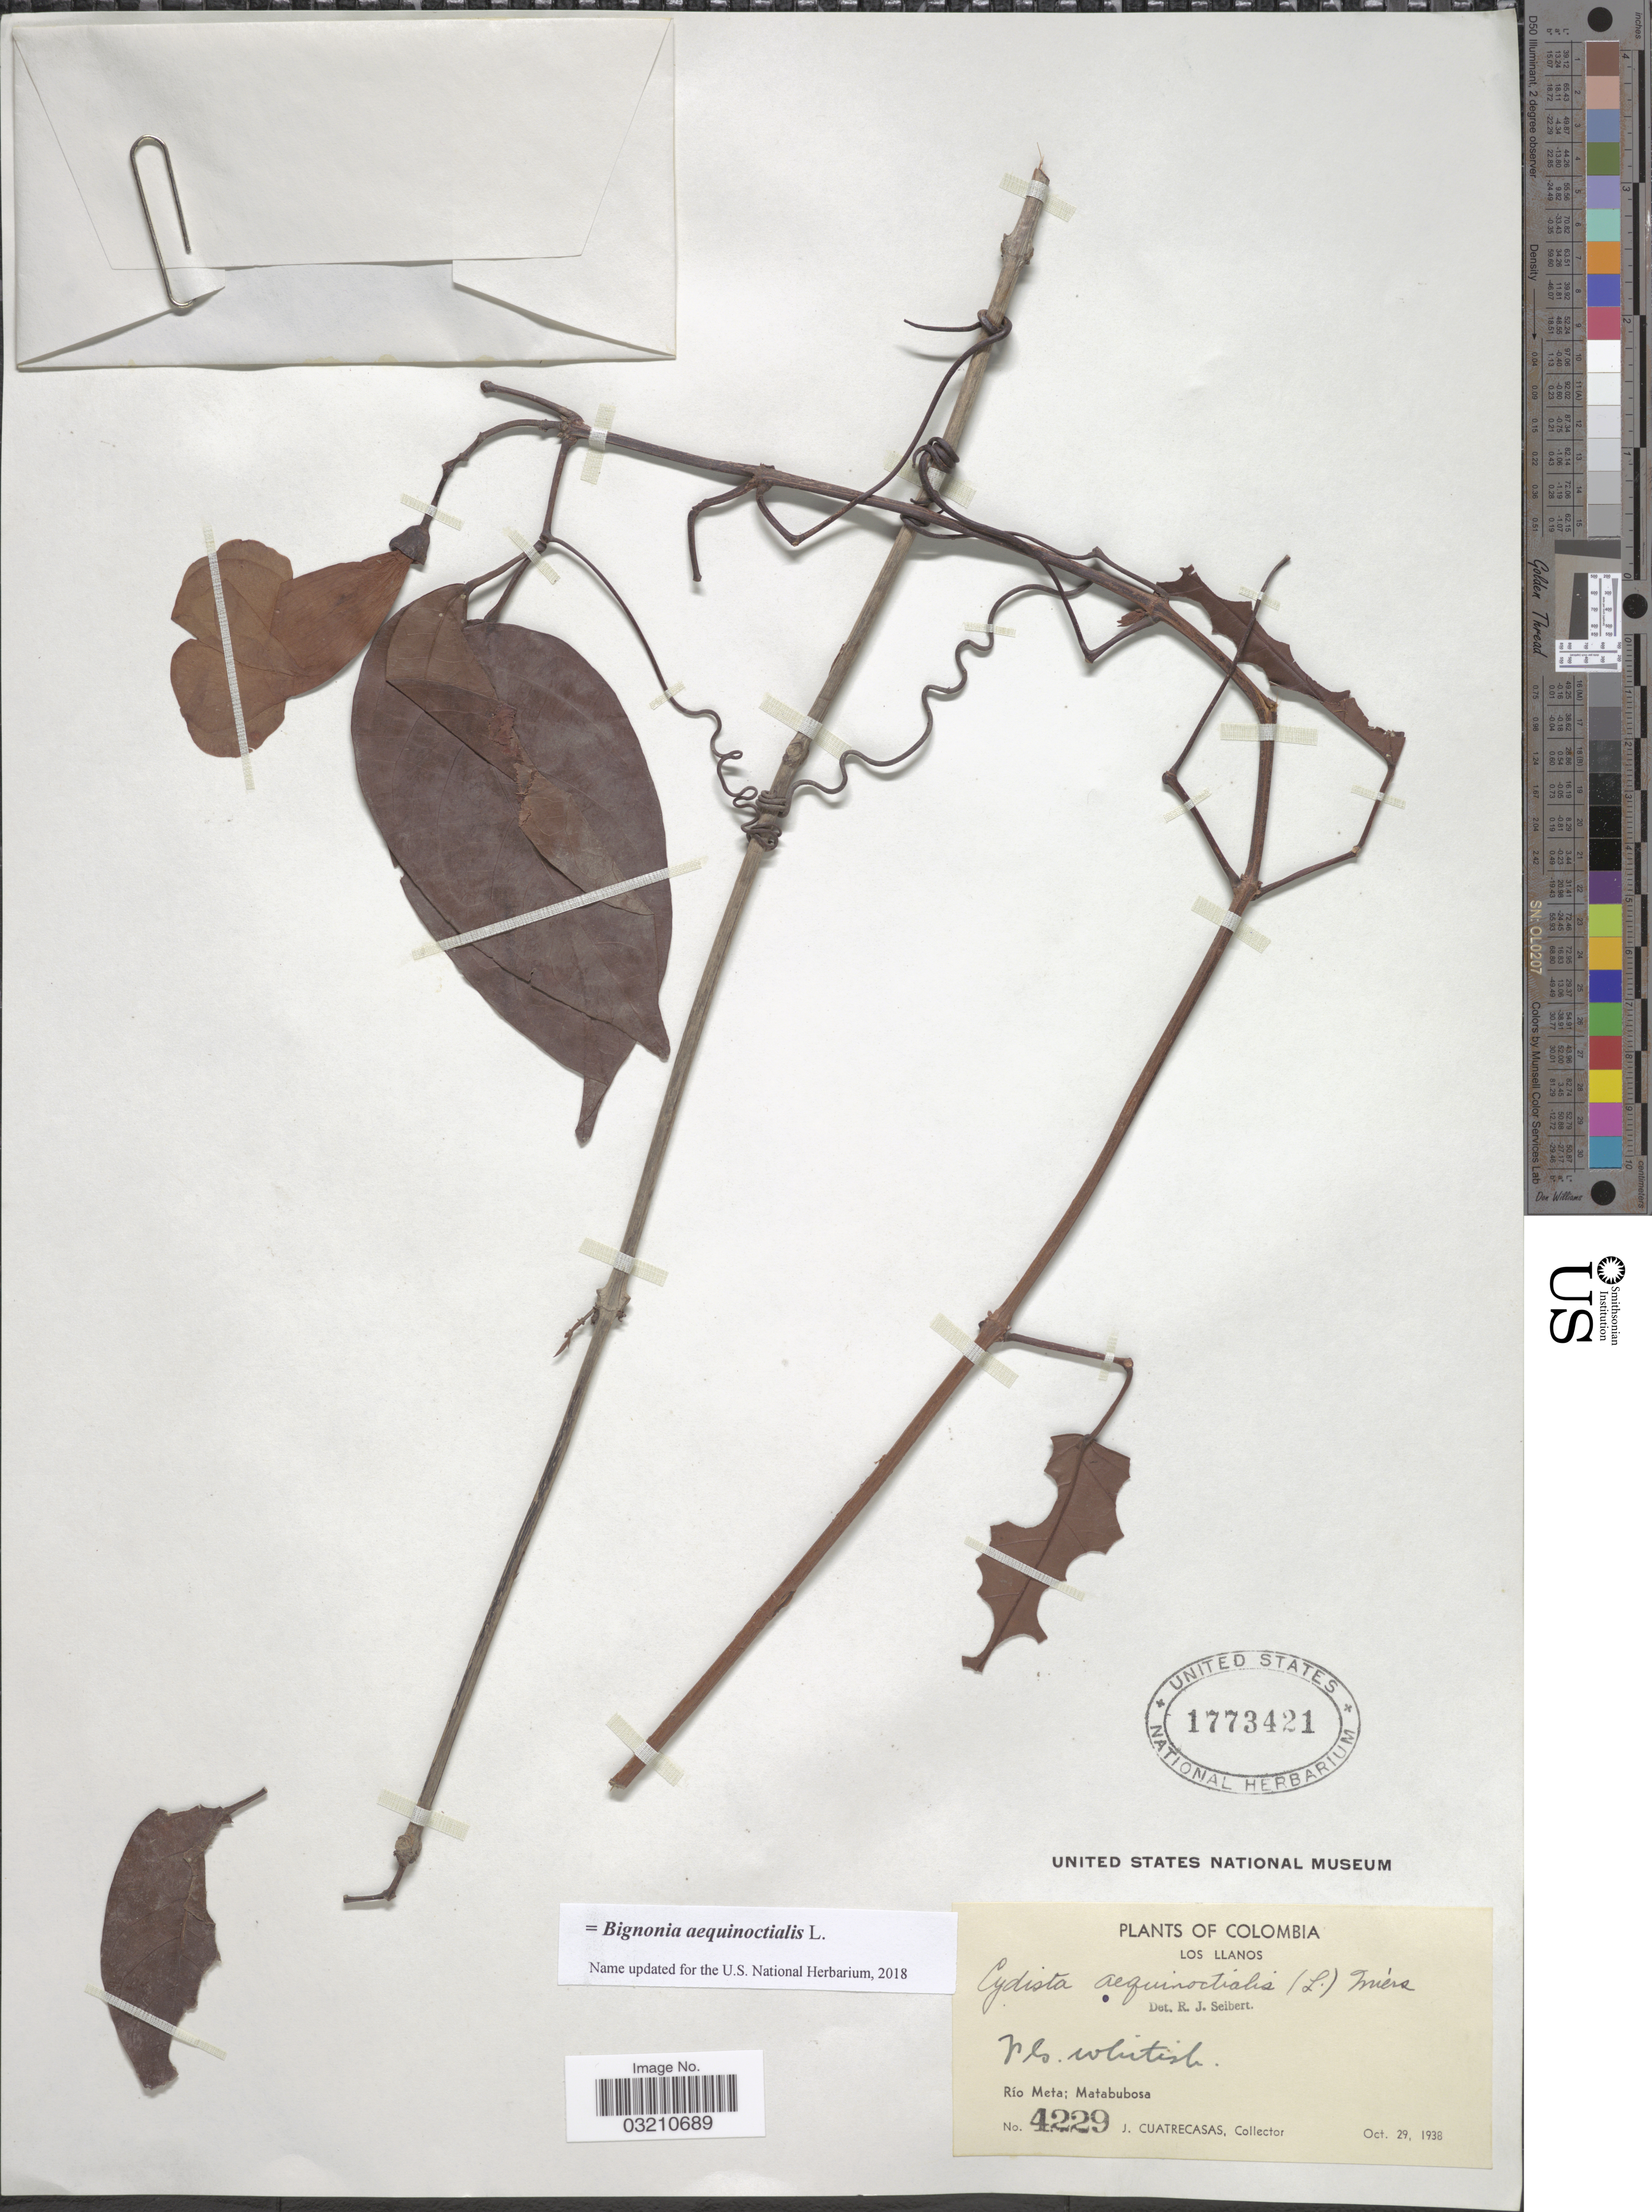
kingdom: Plantae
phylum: Tracheophyta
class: Magnoliopsida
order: Lamiales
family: Bignoniaceae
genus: Bignonia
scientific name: Bignonia aequinoctialis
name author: L.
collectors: J. Cuatrecasas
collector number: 4229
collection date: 1938-10-29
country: Colombia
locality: Los Llanos. Río Meta; Matabubosa.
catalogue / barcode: US 1773421